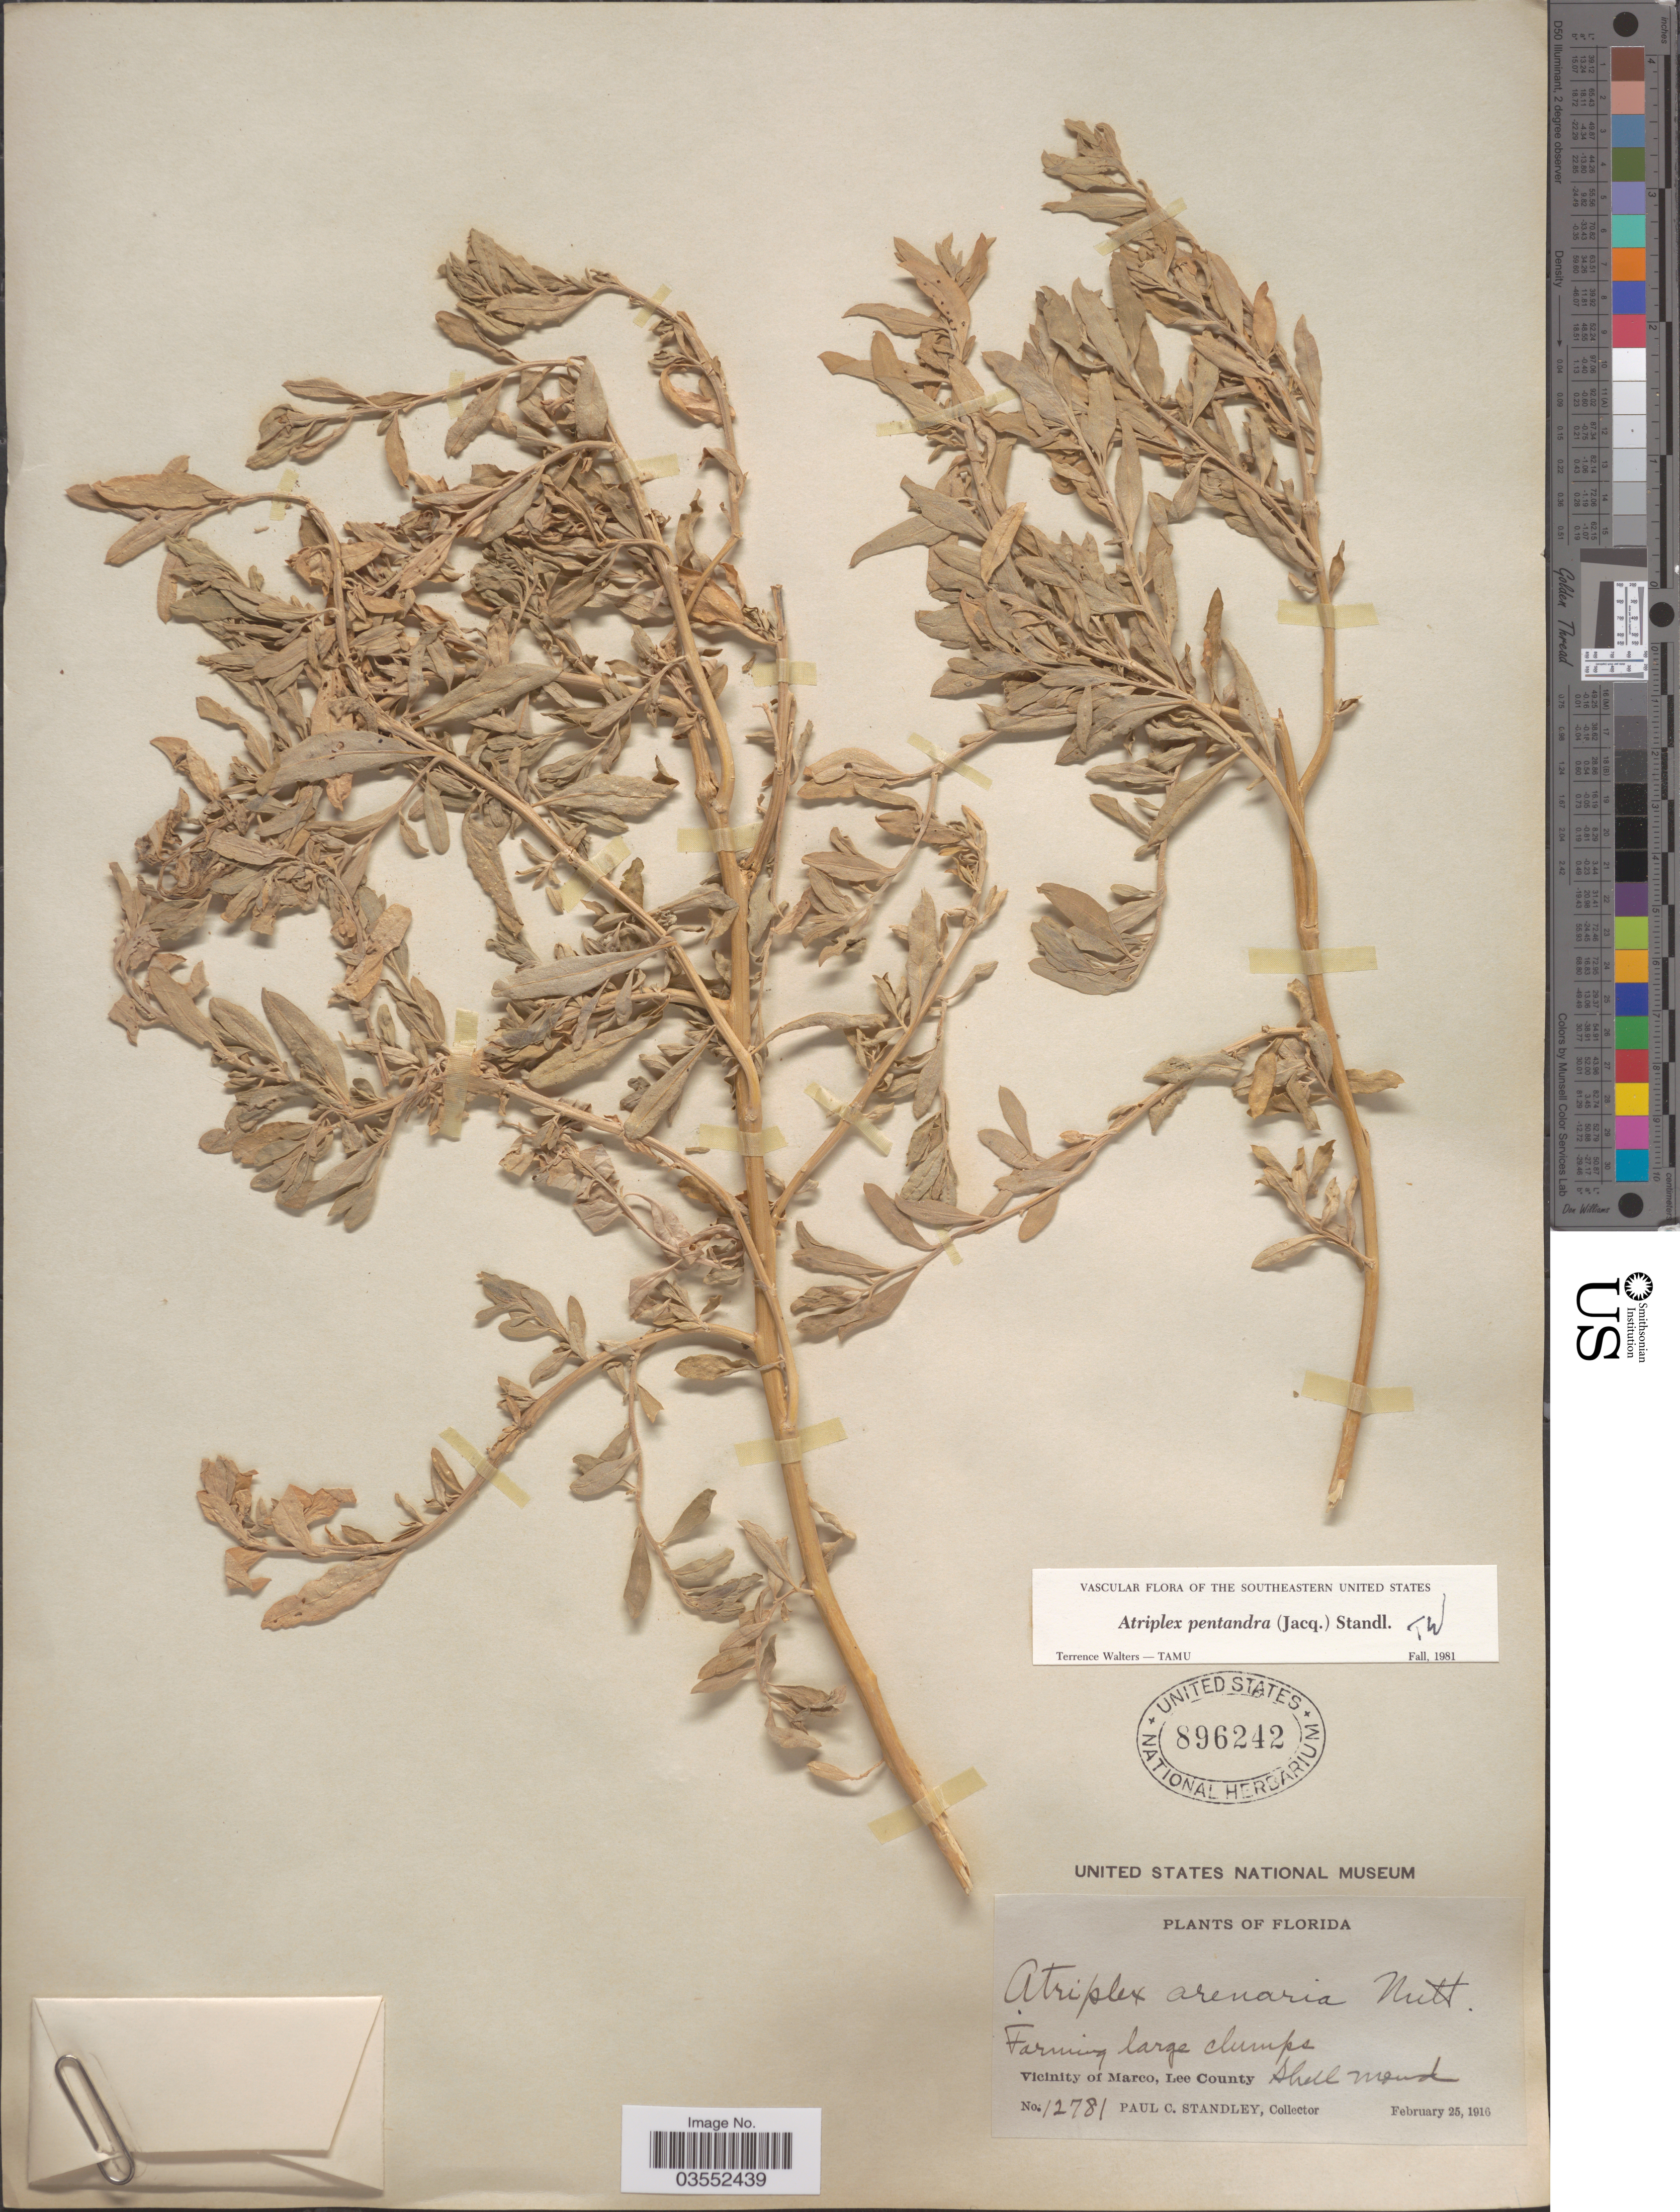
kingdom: Plantae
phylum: Tracheophyta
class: Magnoliopsida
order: Caryophyllales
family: Amaranthaceae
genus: Atriplex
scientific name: Atriplex pentandra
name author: (Jacq.) Standl.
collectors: P. C. Standley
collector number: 12781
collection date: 1916-02-25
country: United States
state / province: Florida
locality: Vicinity of Marco, Lee County. Shell mond.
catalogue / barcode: US 896242